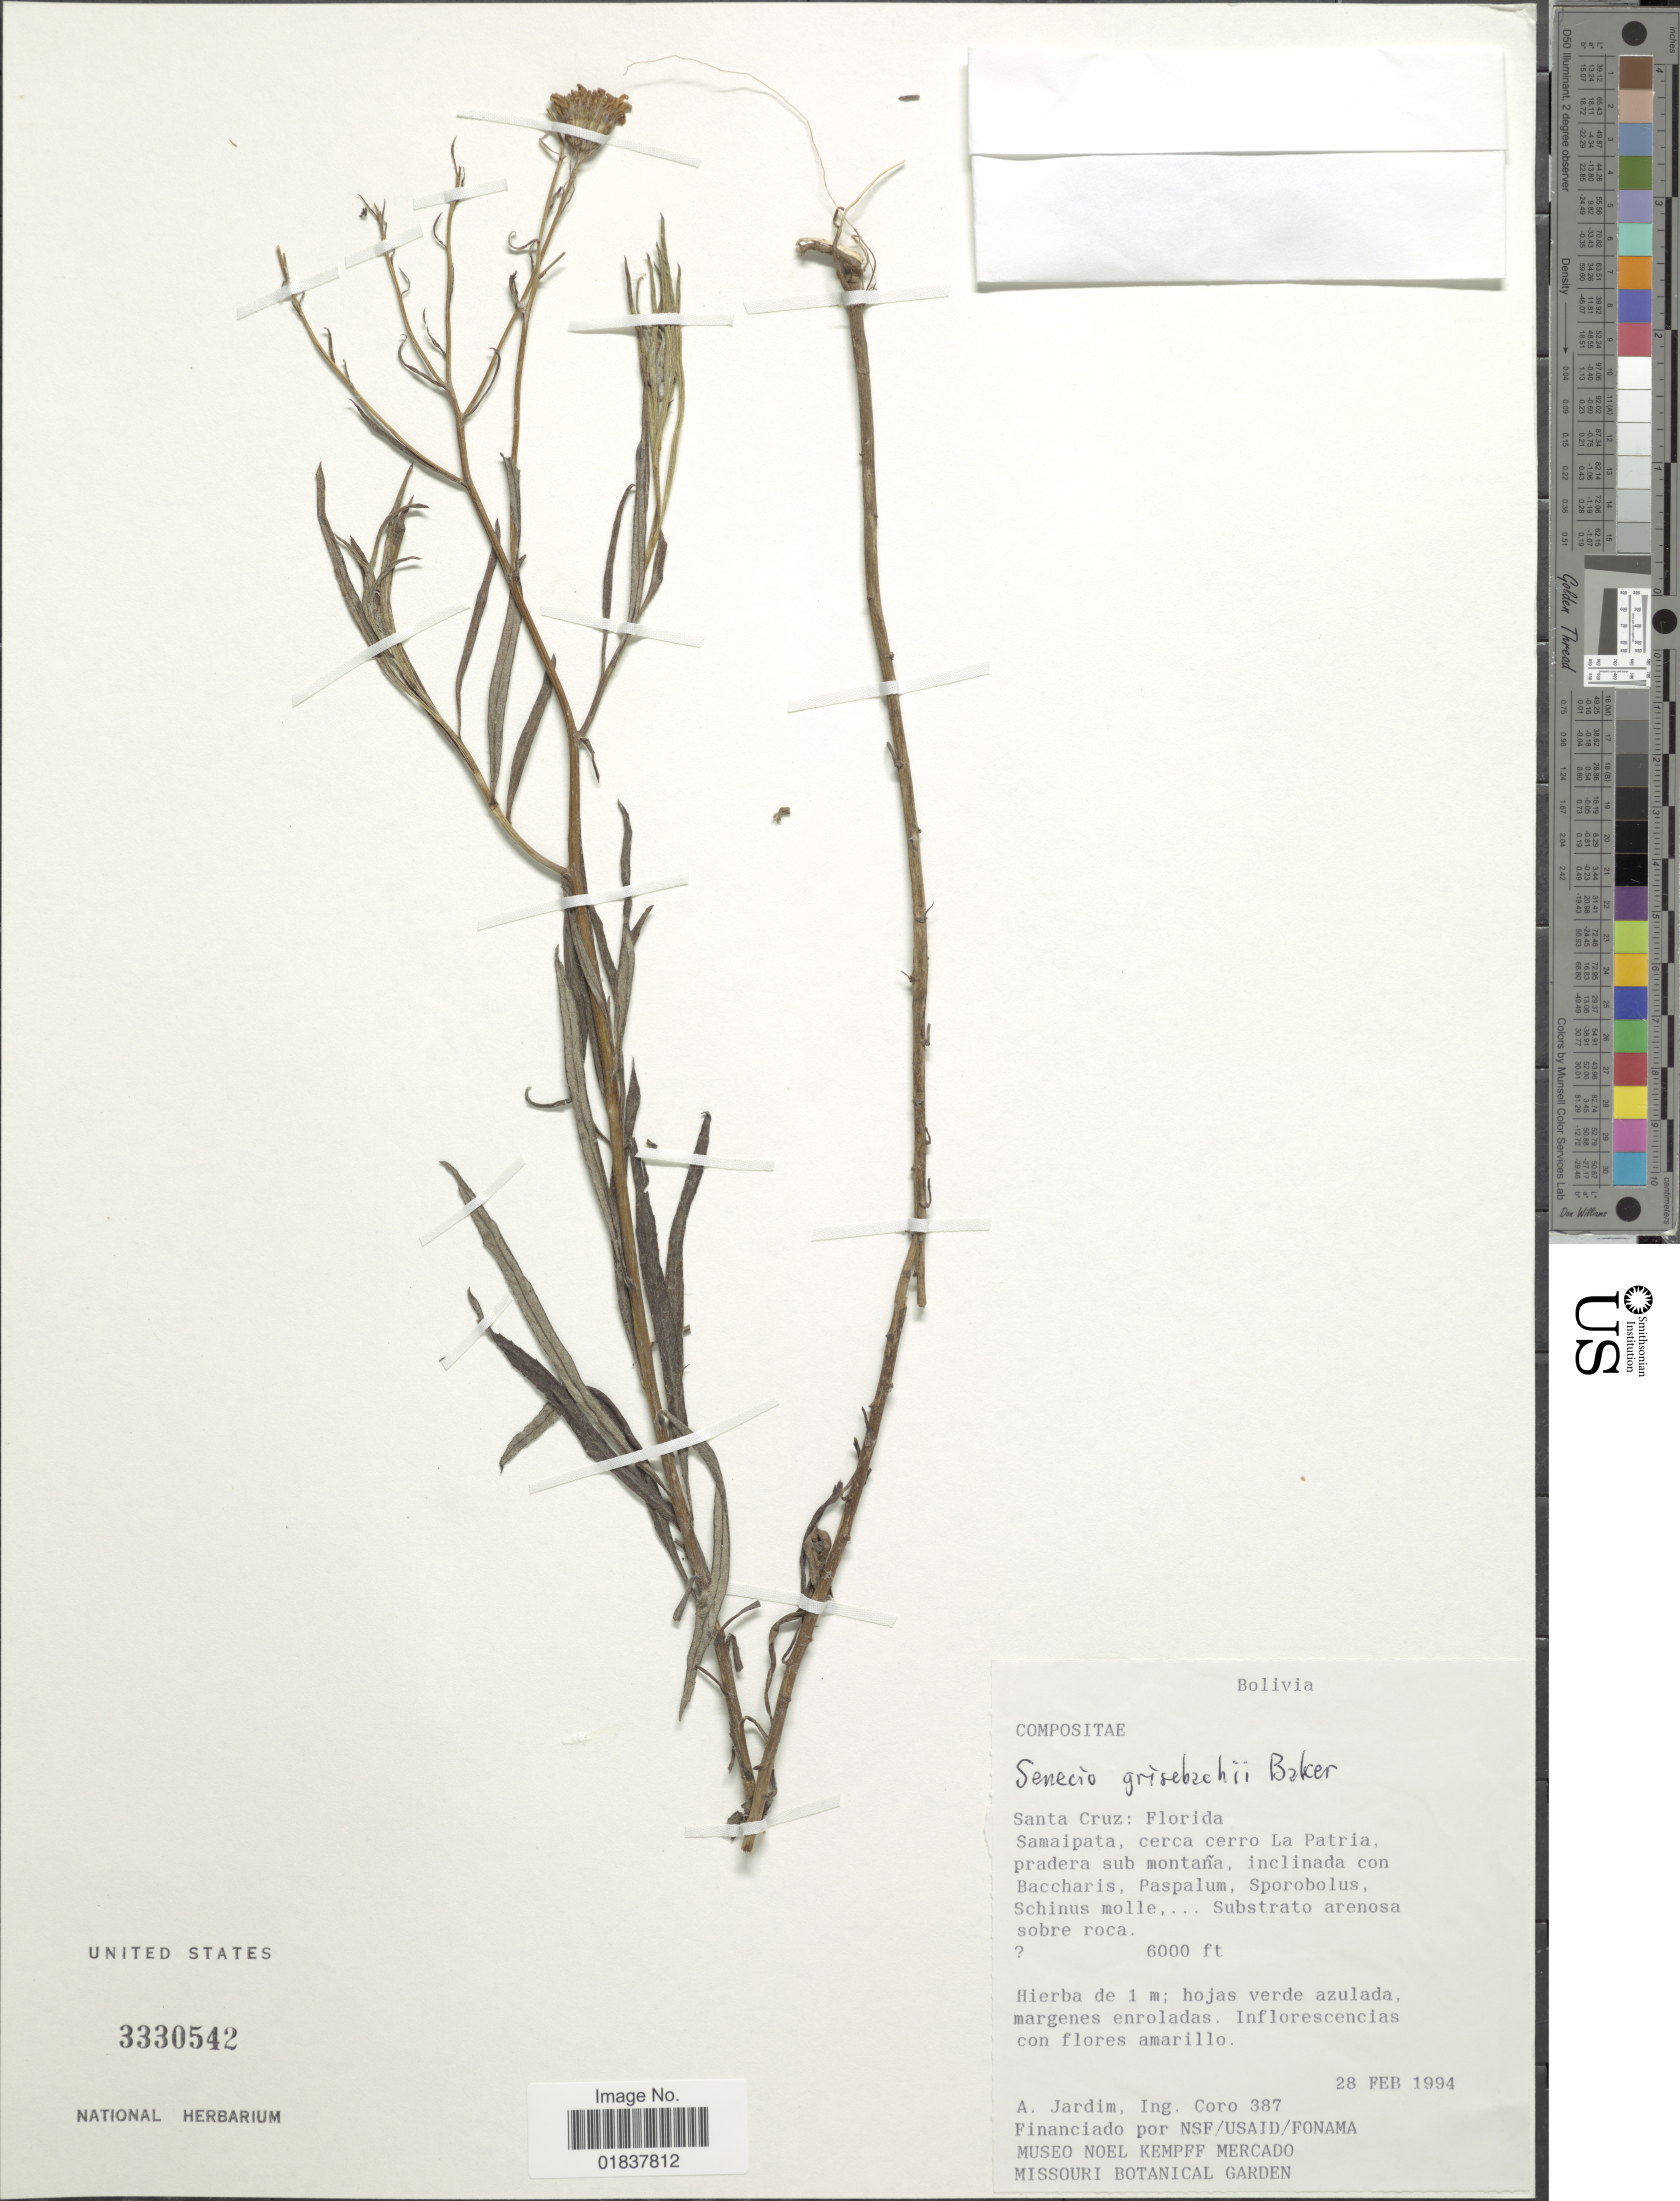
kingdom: Plantae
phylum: Tracheophyta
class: Magnoliopsida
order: Asterales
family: Asteraceae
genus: Senecio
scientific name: Senecio grisebachii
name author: Baker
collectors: A. Jardim & Ing. Coro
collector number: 387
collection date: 1994-02-28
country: Bolivia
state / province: Santa Cruz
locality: Florida, Samaipata, cerca cerro La Patria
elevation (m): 1829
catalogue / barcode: US 3330542